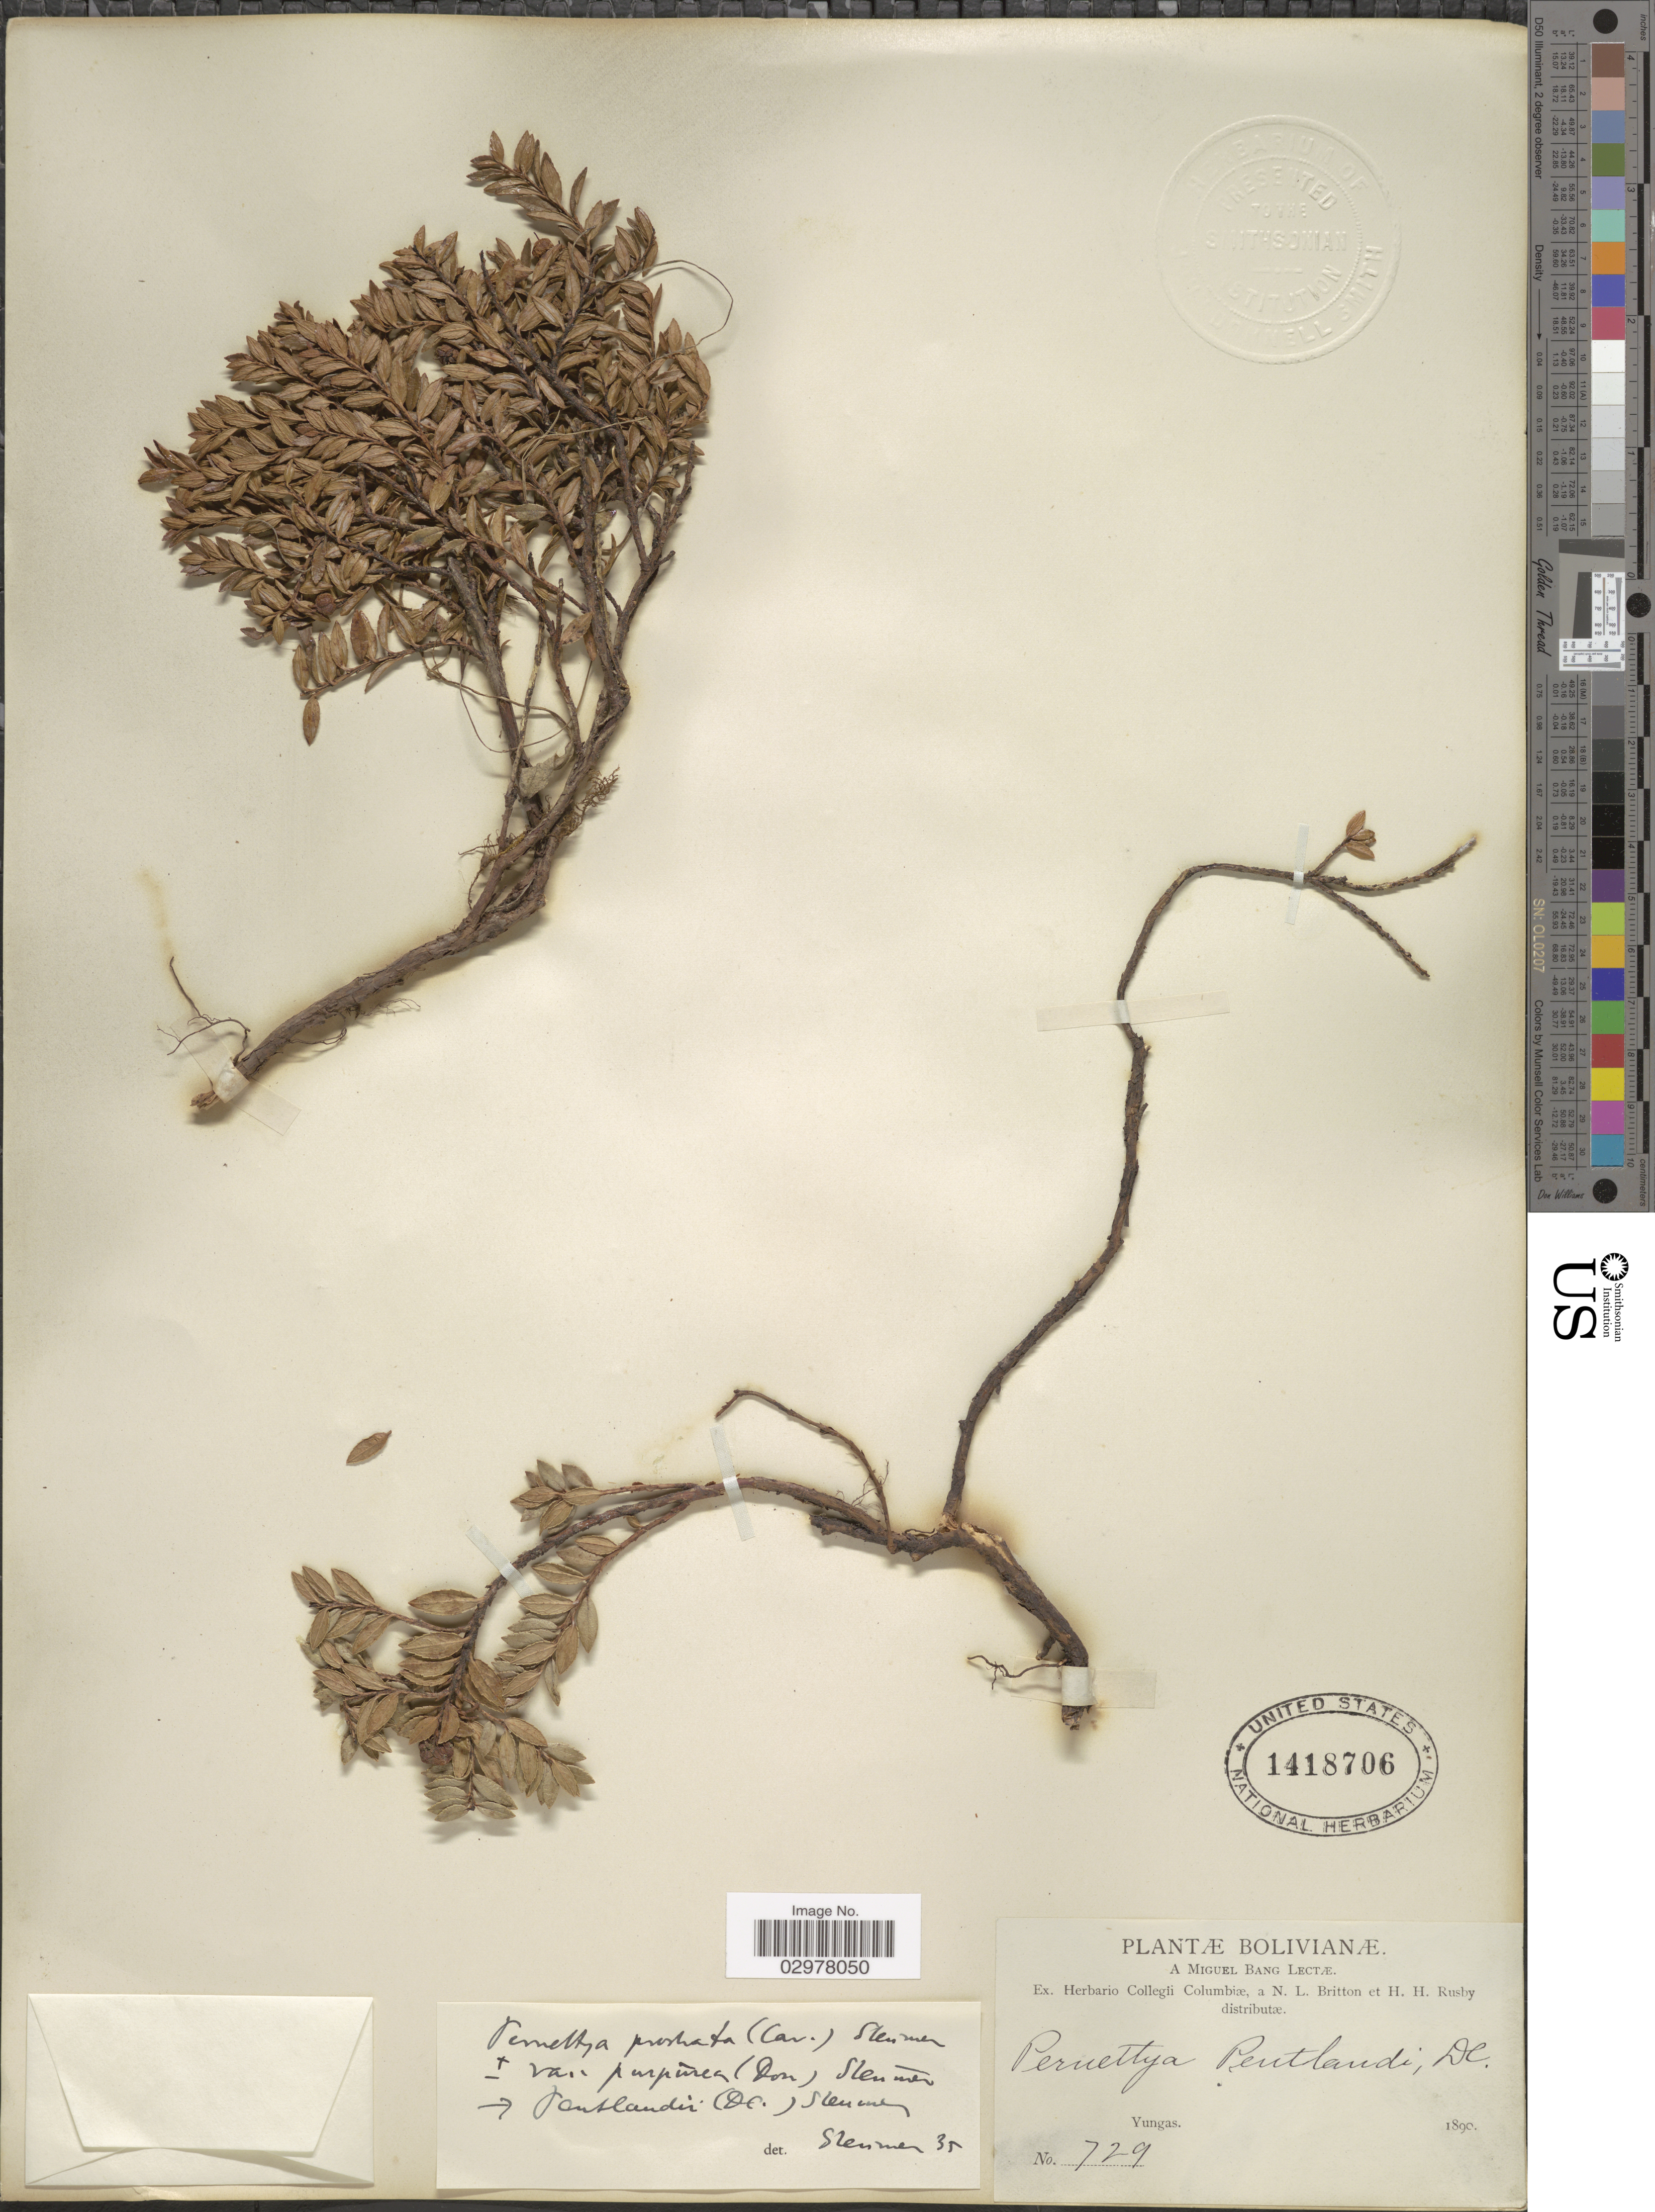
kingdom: Plantae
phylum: Tracheophyta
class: Magnoliopsida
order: Ericales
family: Ericaceae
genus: Pernettya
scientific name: Pernettya prostrata var. purpurea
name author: (D. Don ex G. Don) Sleumer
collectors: M. Bang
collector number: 729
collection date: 1890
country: Bolivia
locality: Yungas.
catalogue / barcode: US 1418706